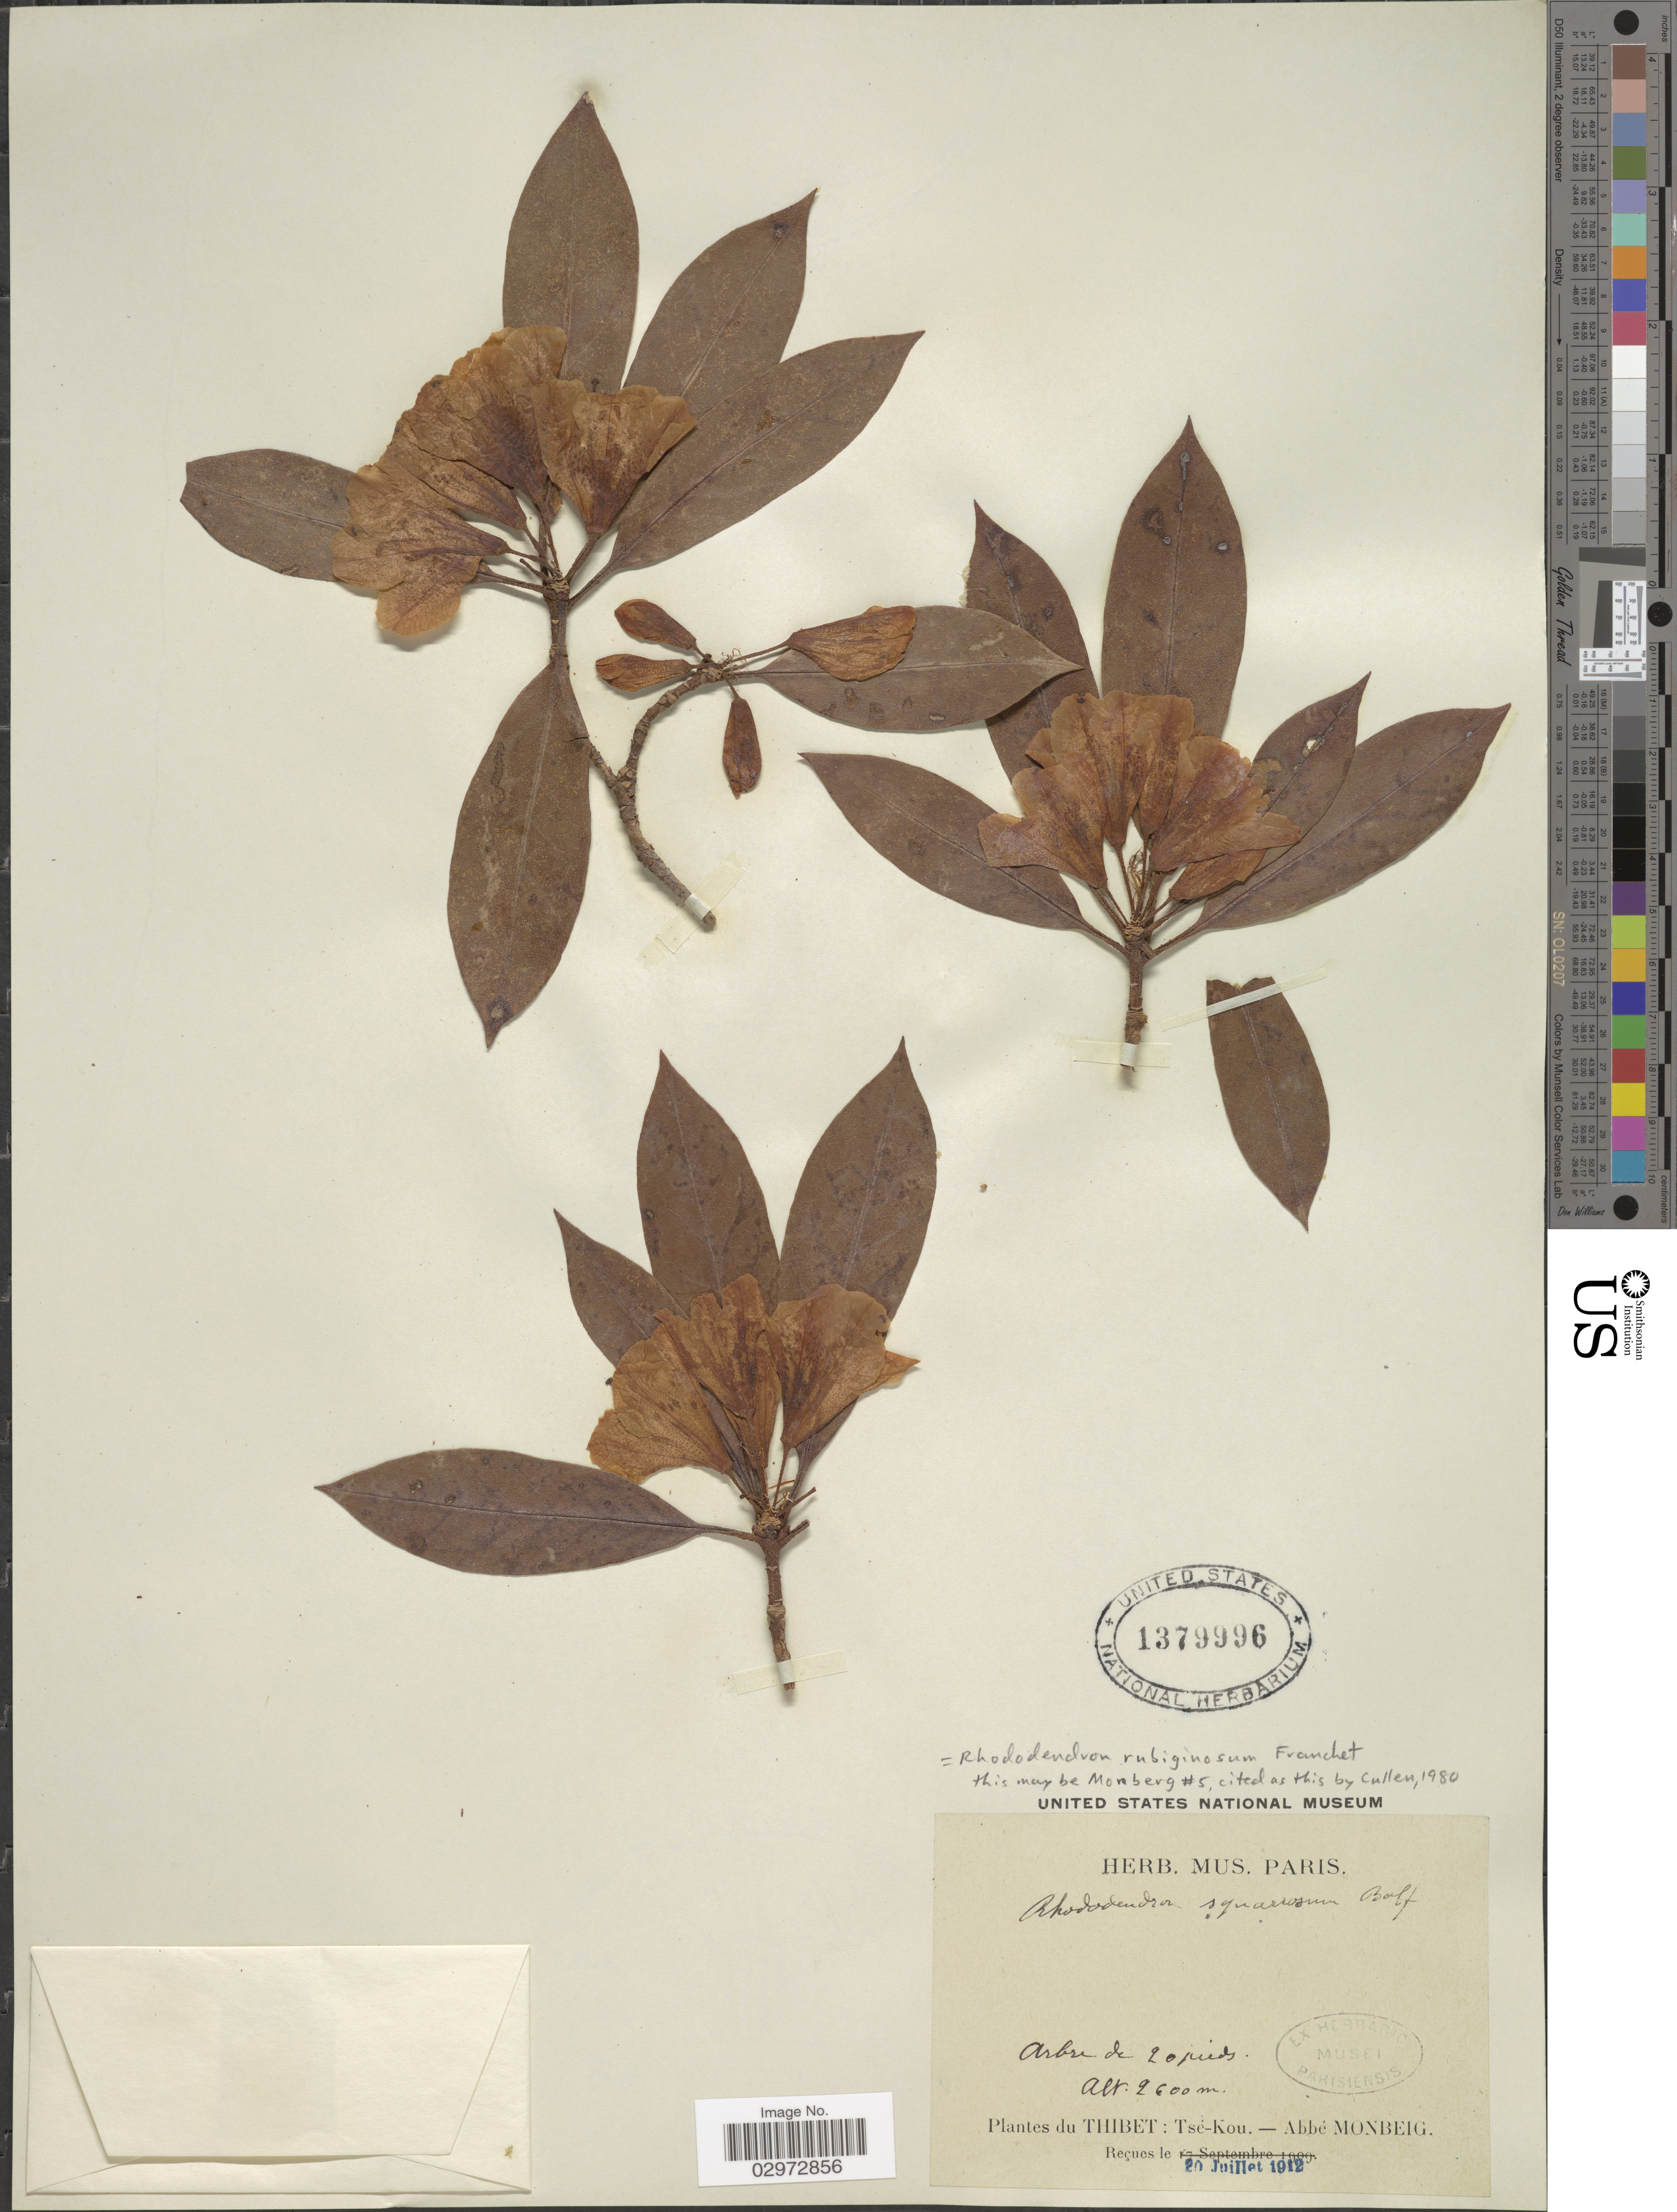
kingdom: Plantae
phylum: Tracheophyta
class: Magnoliopsida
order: Ericales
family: Ericaceae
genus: Rhododendron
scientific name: Rhododendron rubiginosum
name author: Franch.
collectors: A. Monbeig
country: China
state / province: Xizang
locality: Thibet, Tsé-Kou.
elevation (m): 2600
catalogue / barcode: US 1379996